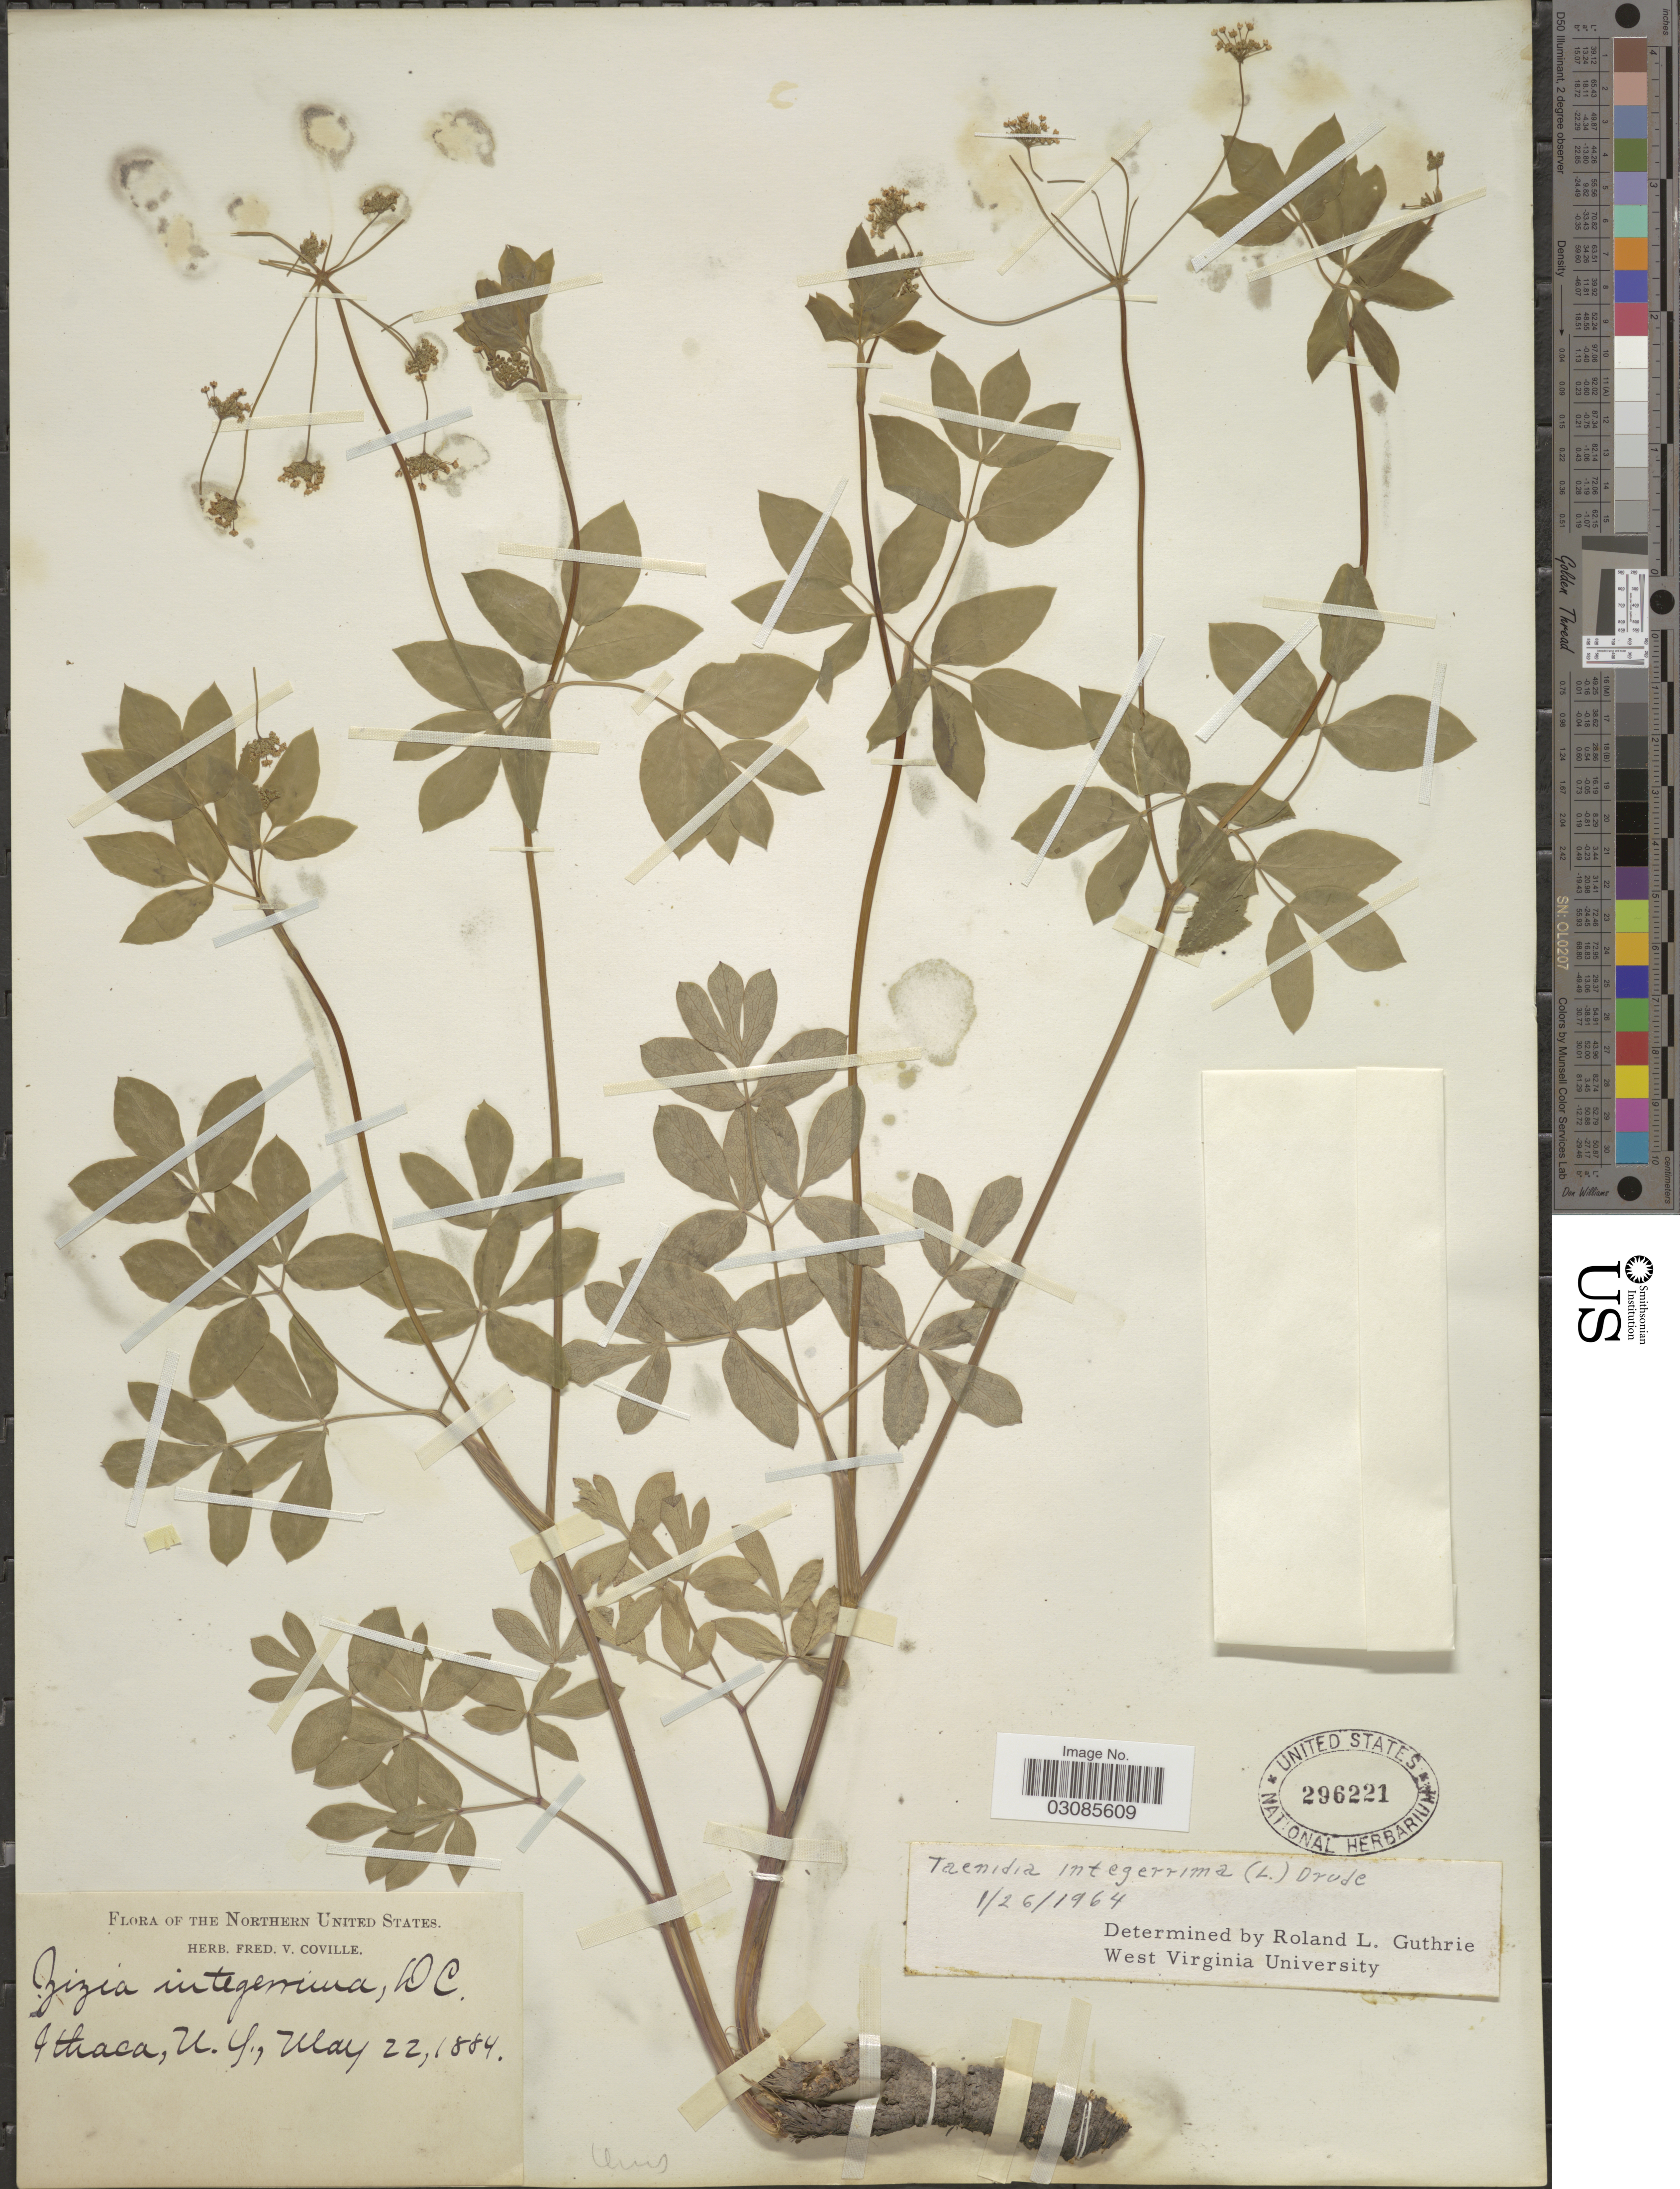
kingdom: Plantae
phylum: Tracheophyta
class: Magnoliopsida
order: Apiales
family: Apiaceae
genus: Taenidia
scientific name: Taenidia integerrima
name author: (L.) Drude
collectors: ex herb. Fred. V. Coville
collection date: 1884-05-22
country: United States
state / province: New York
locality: Northern United States. Ithaca, N. Y.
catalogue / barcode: US 296221